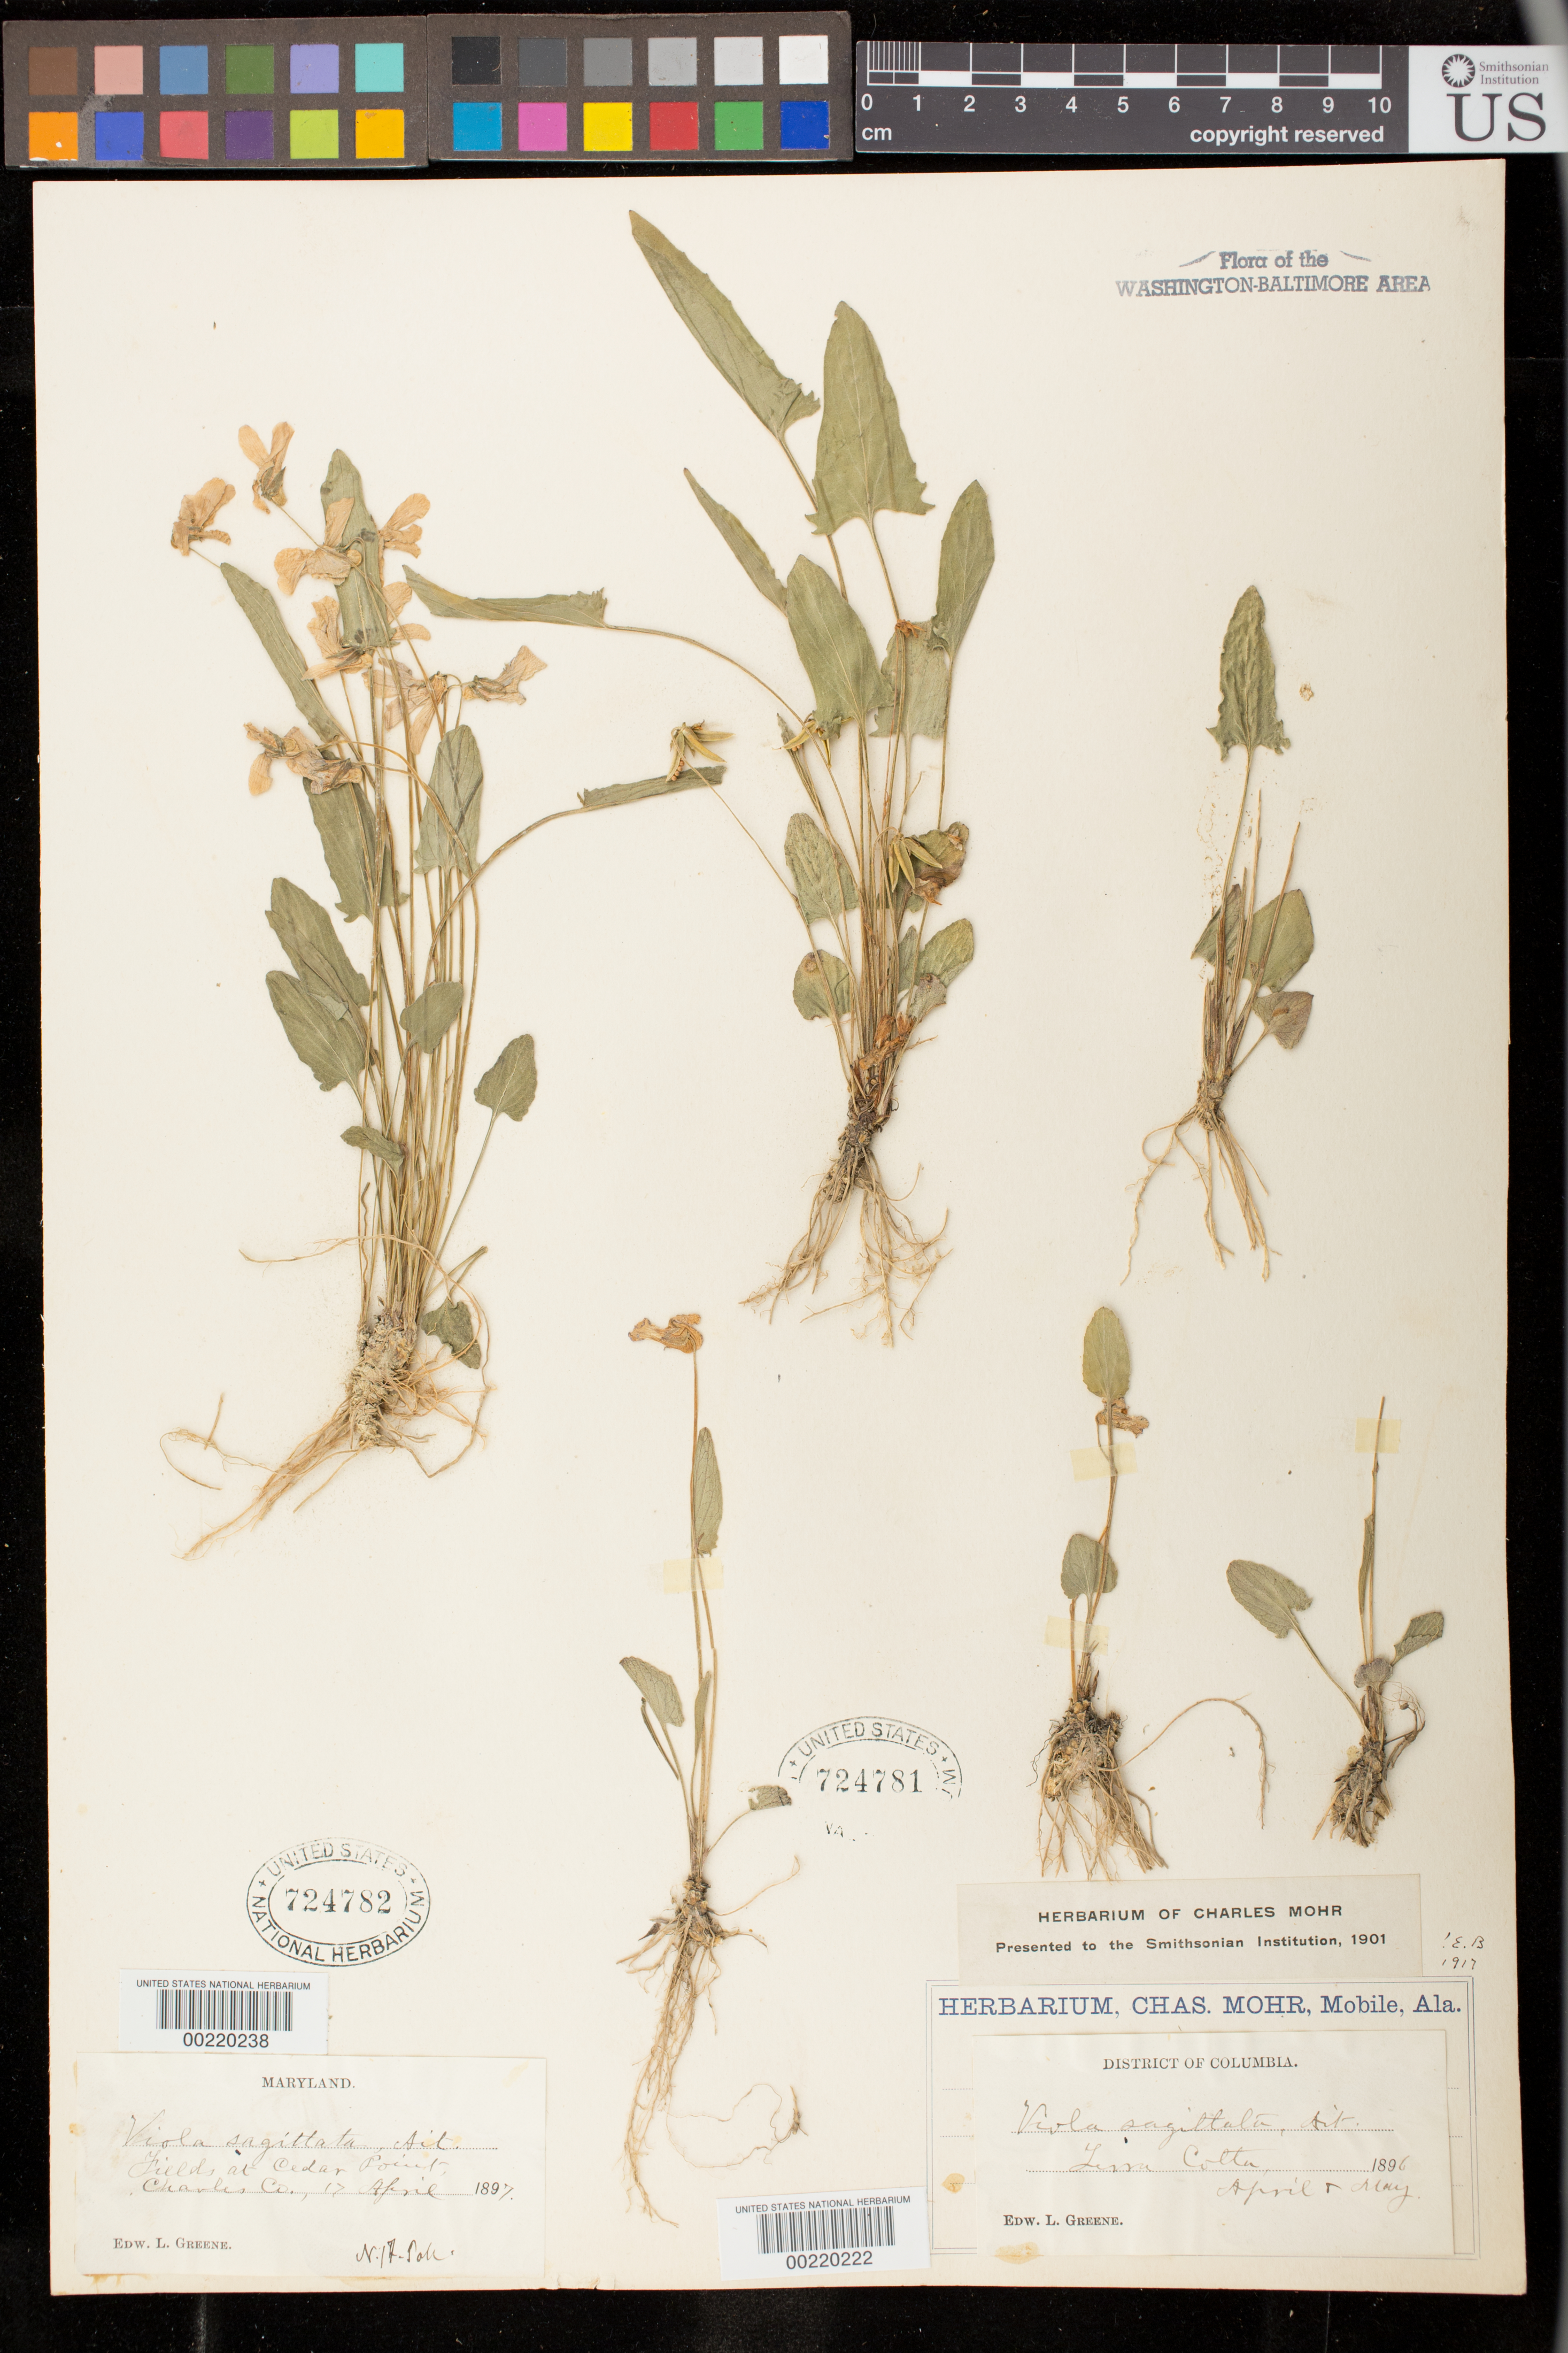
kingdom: Plantae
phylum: Tracheophyta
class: Magnoliopsida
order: Malpighiales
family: Violaceae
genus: Viola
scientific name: Viola sagittata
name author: Aiton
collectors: E. L. Greene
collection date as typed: Apr 1896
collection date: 1896-04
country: United States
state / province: District of Columbia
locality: Terra Cotta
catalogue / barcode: US 724781